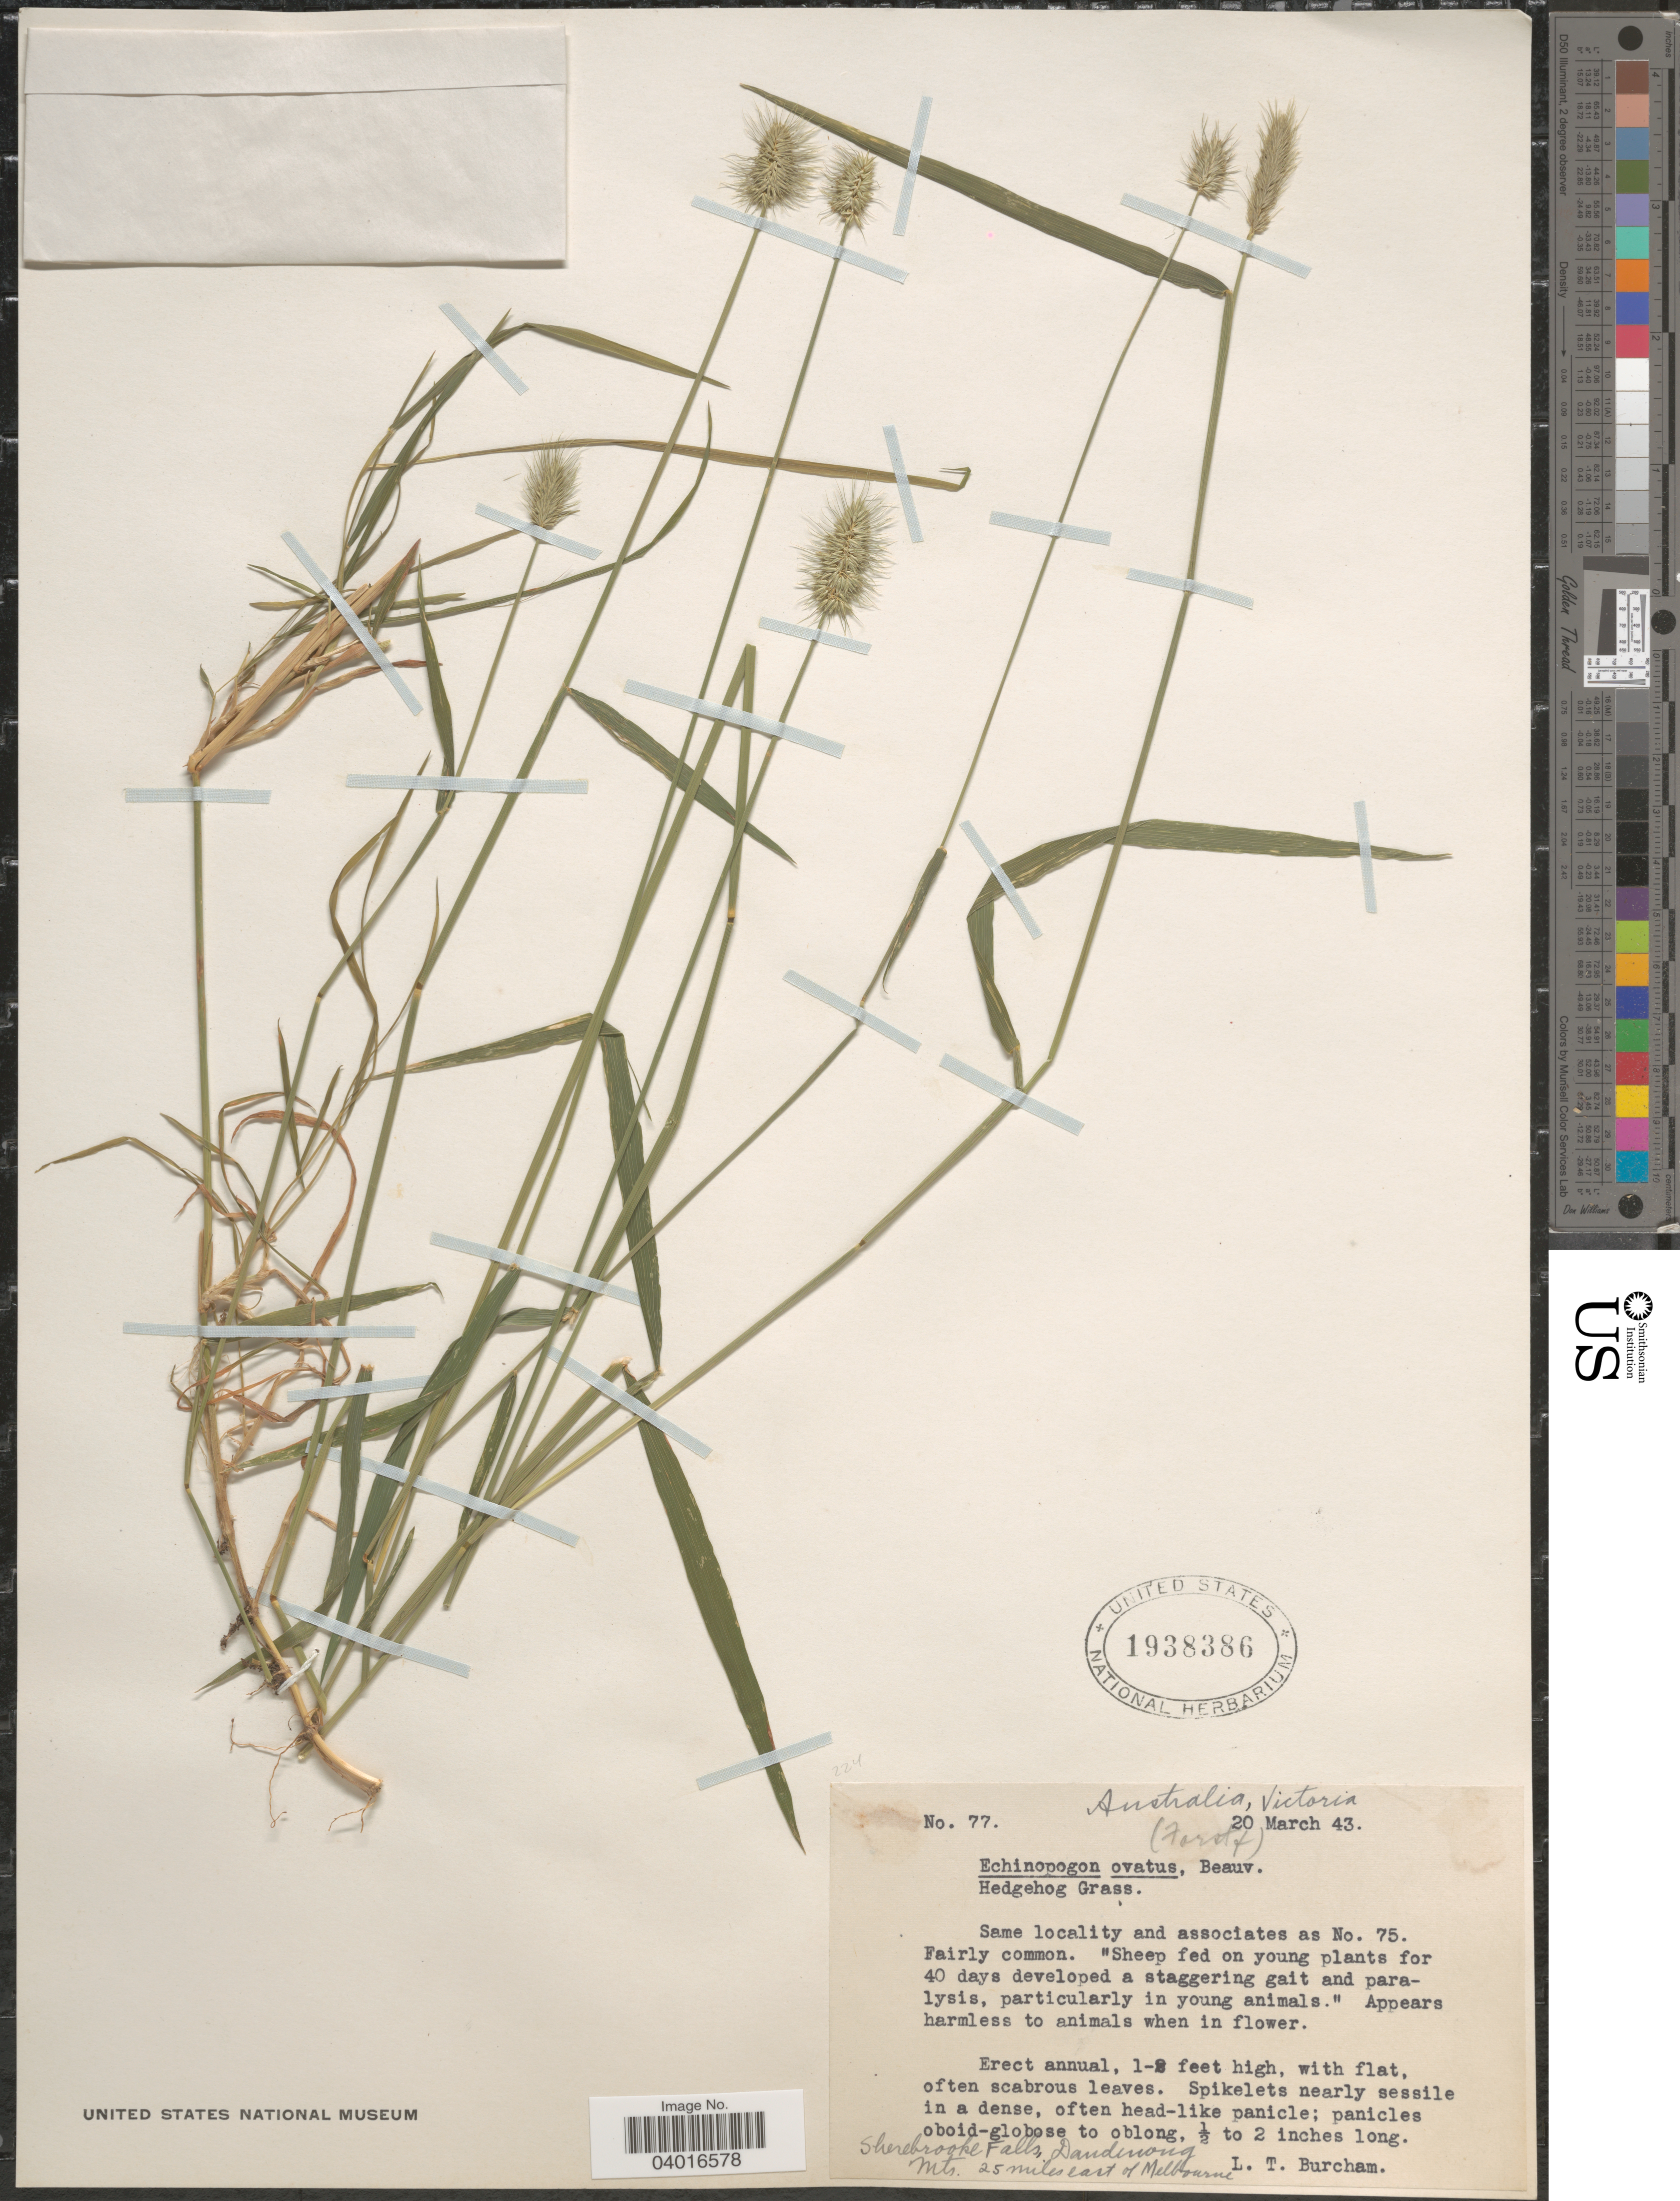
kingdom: Plantae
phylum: Tracheophyta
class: Liliopsida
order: Poales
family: Poaceae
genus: Echinopogon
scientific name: Echinopogon ovatus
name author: (G. Forst.) P. Beauv.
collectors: L. Burcham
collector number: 77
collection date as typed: Transcribed d/m/y: 20/3/43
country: Australia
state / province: Victoria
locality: Victoria. Sherebrooke Falls, Dandenong Mts. 25 miles east of Melbourne.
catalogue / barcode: US 1938386